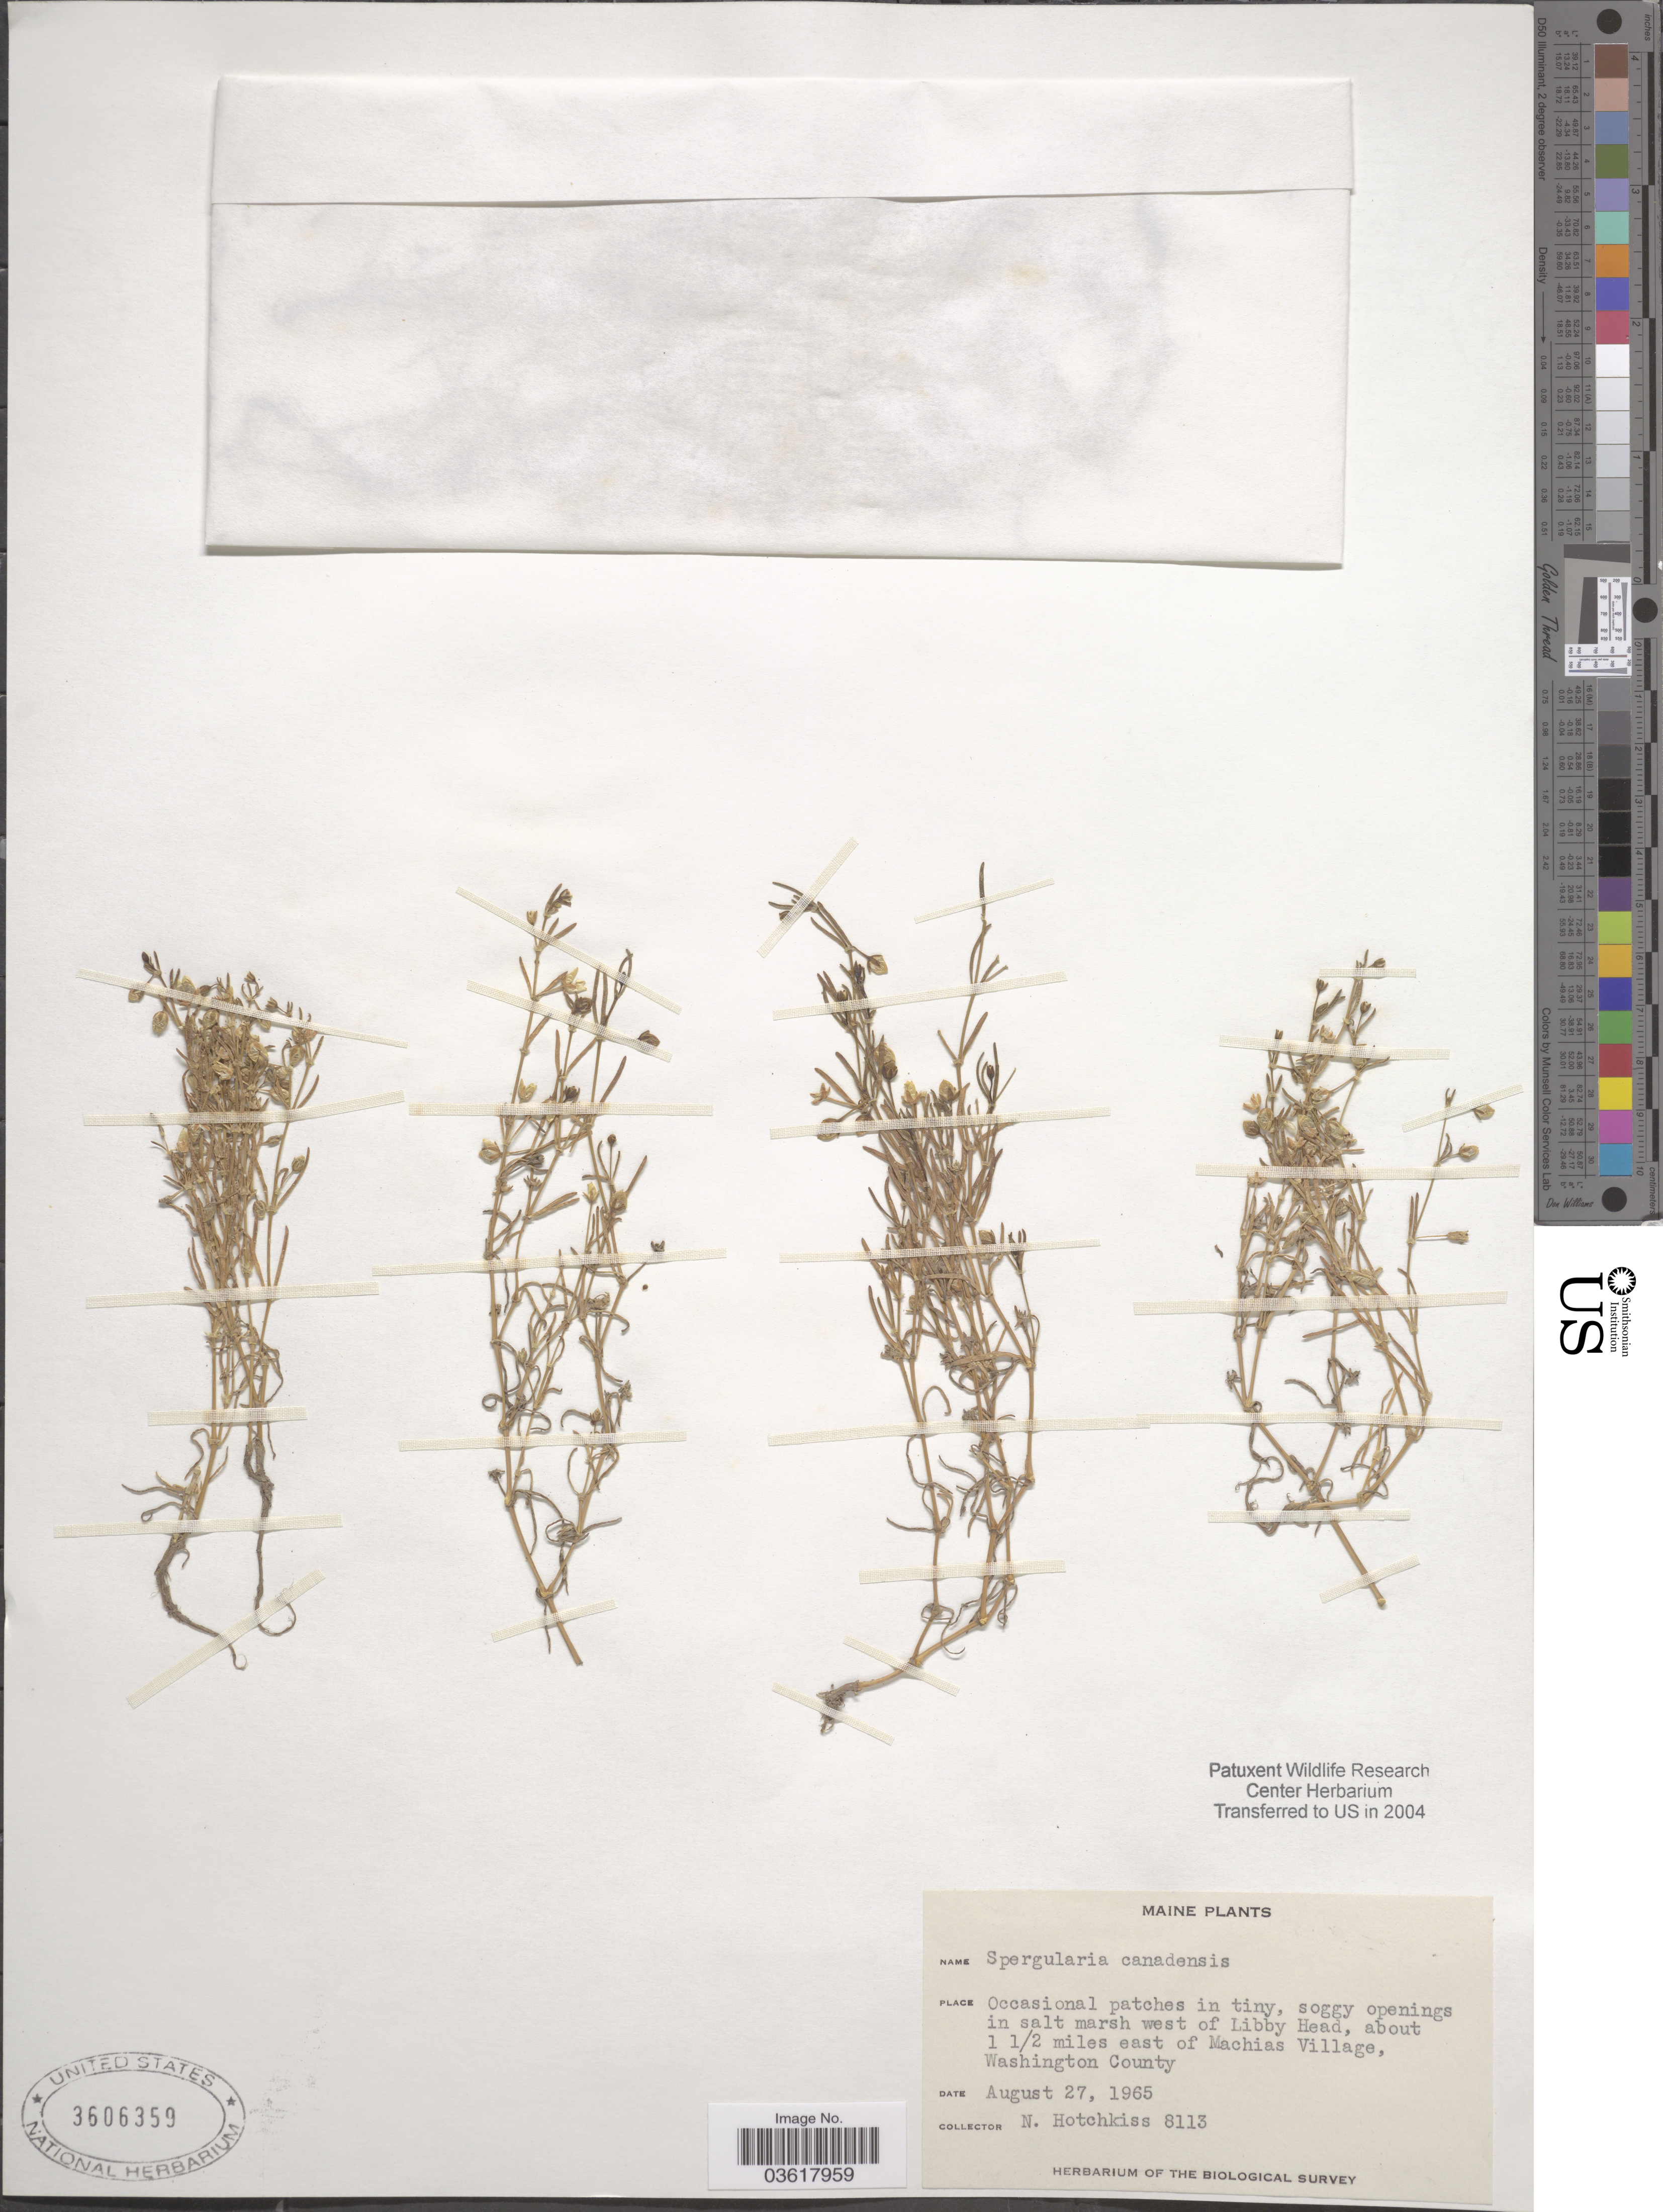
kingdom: Plantae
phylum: Tracheophyta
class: Magnoliopsida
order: Caryophyllales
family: Caryophyllaceae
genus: Spergularia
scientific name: Spergularia canadensis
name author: (Pers.) G. Don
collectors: N. Hotchkiss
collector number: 8113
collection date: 1965-08-27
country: United States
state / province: Maine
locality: West of Libby Head, about 1½ miles east of Machias Village, Washington County.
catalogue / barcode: US 3606359